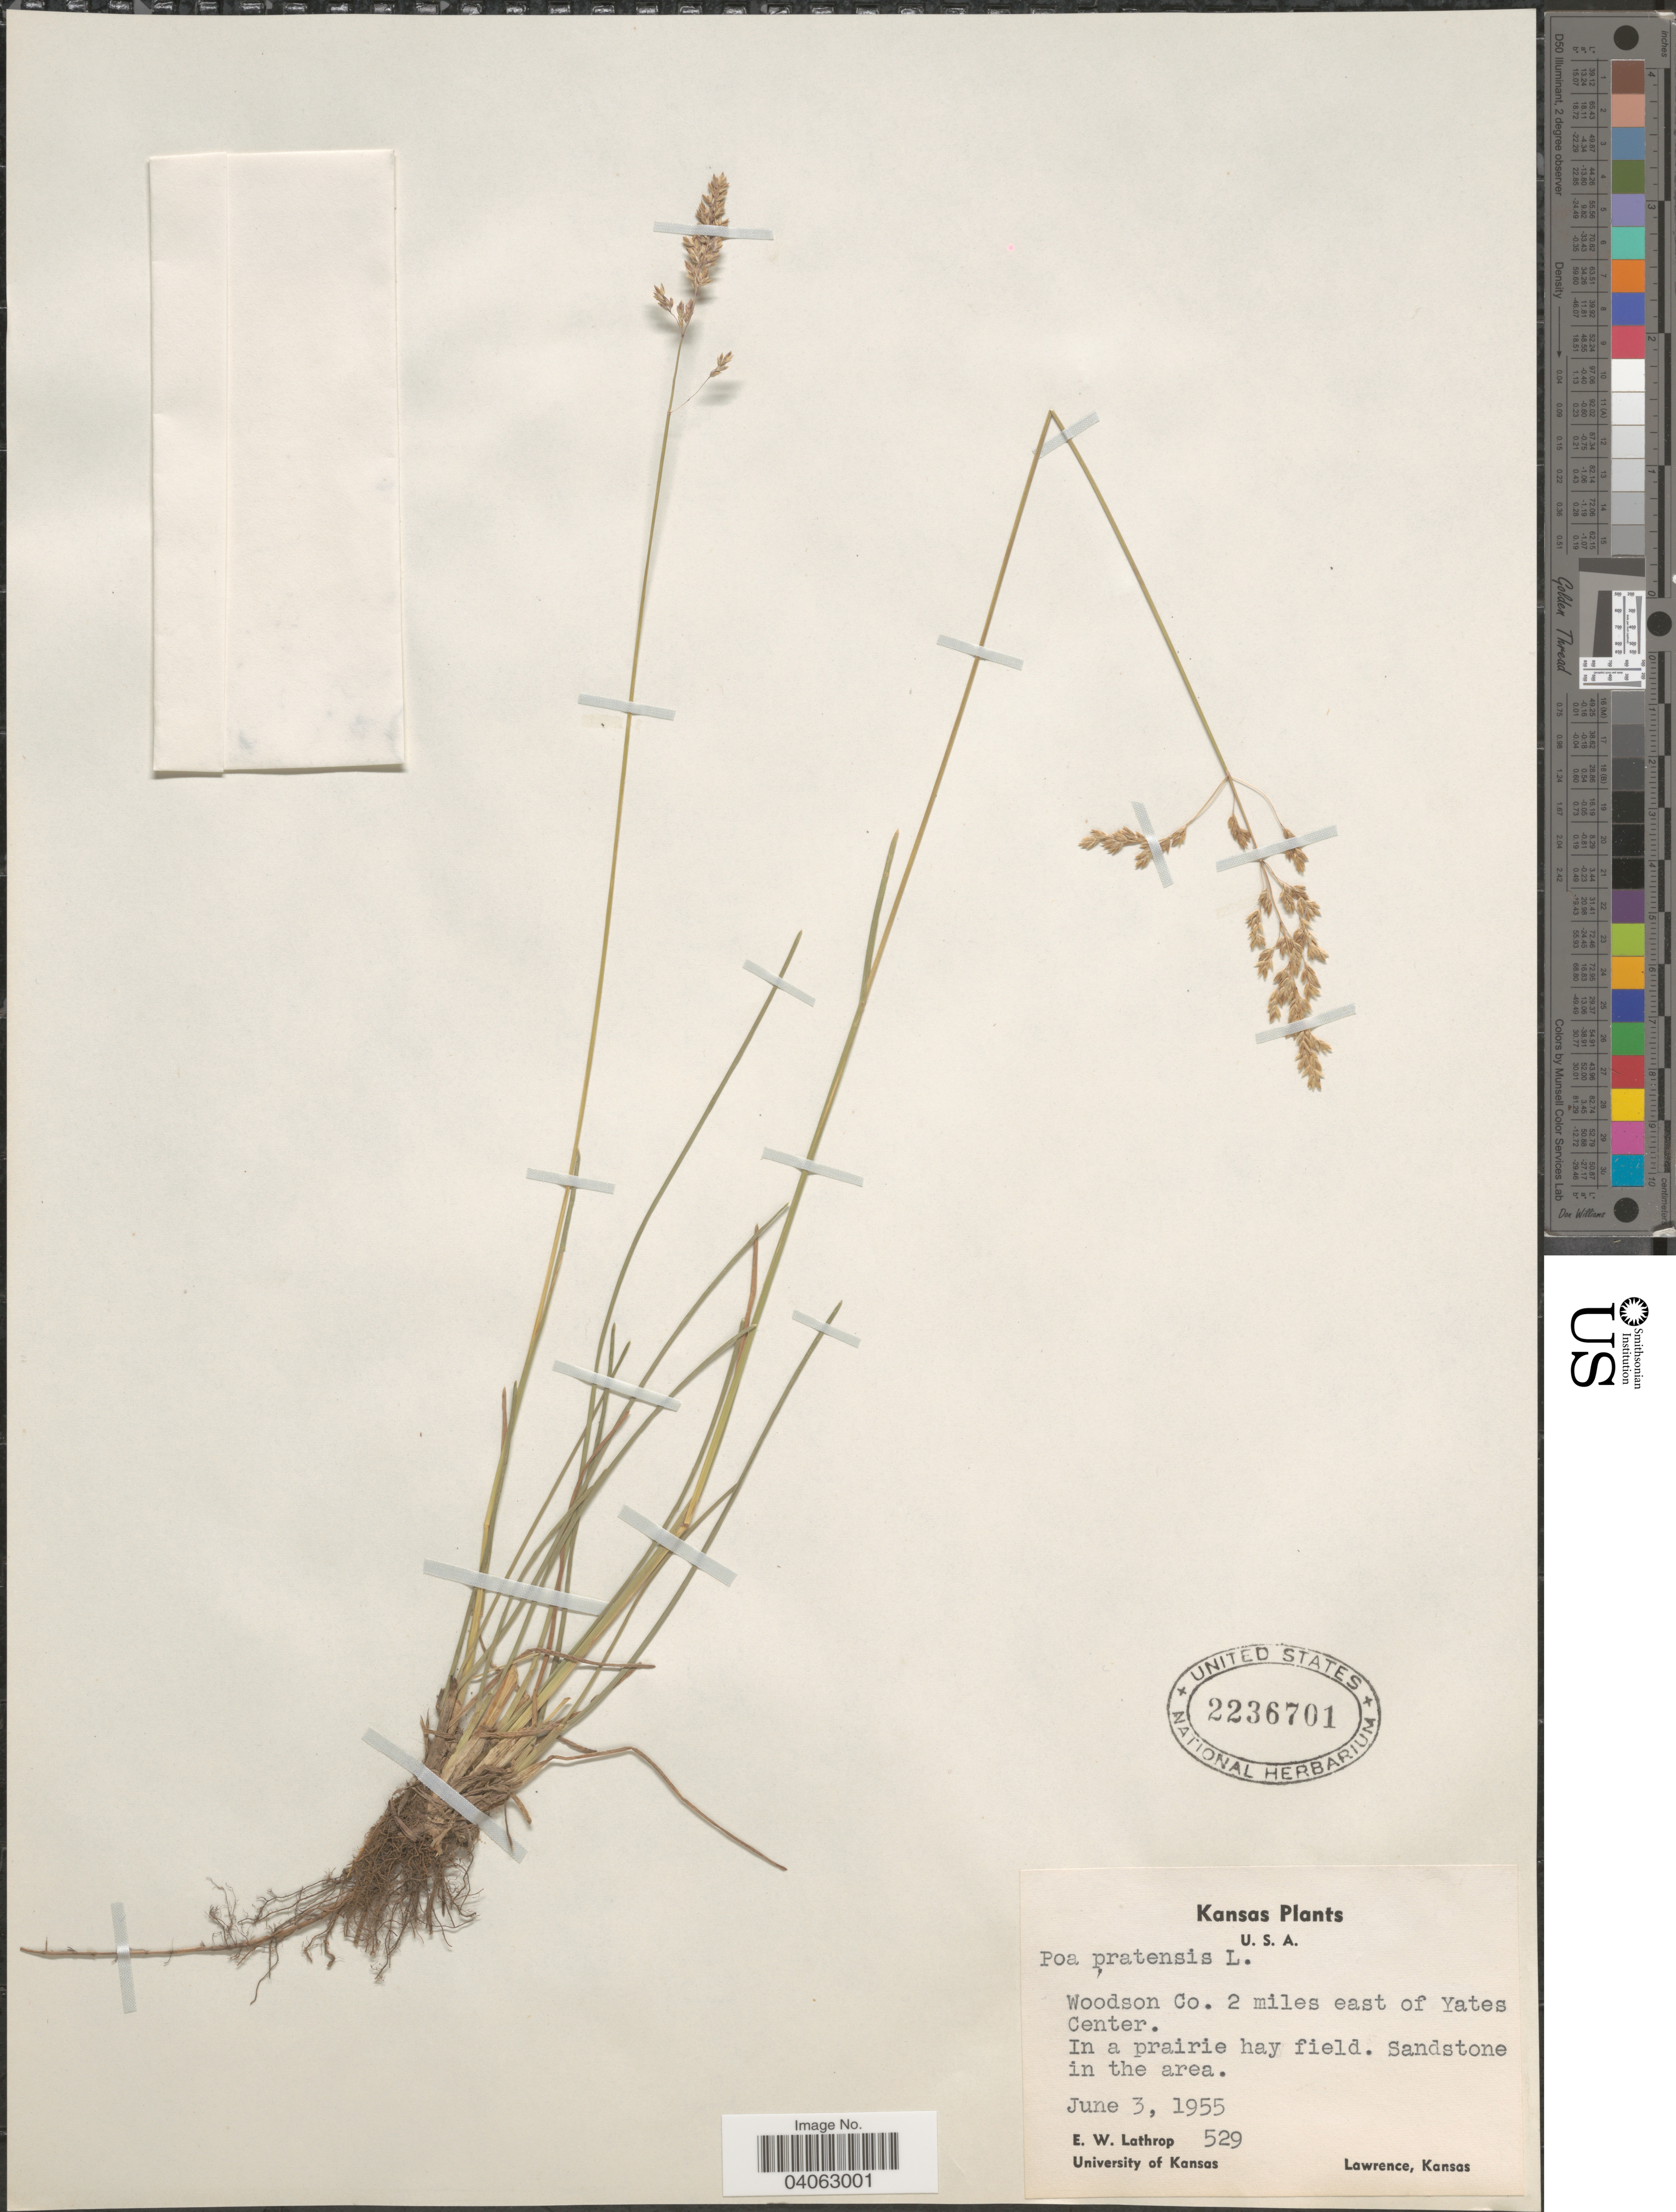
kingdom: Plantae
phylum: Tracheophyta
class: Liliopsida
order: Poales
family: Poaceae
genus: Poa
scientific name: Poa pratensis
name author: L.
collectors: E. W. Lathrop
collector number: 529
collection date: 1955-06-03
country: United States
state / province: Kansas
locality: Woodson Co. 2 miles east of Yates Center.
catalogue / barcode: US 2236701